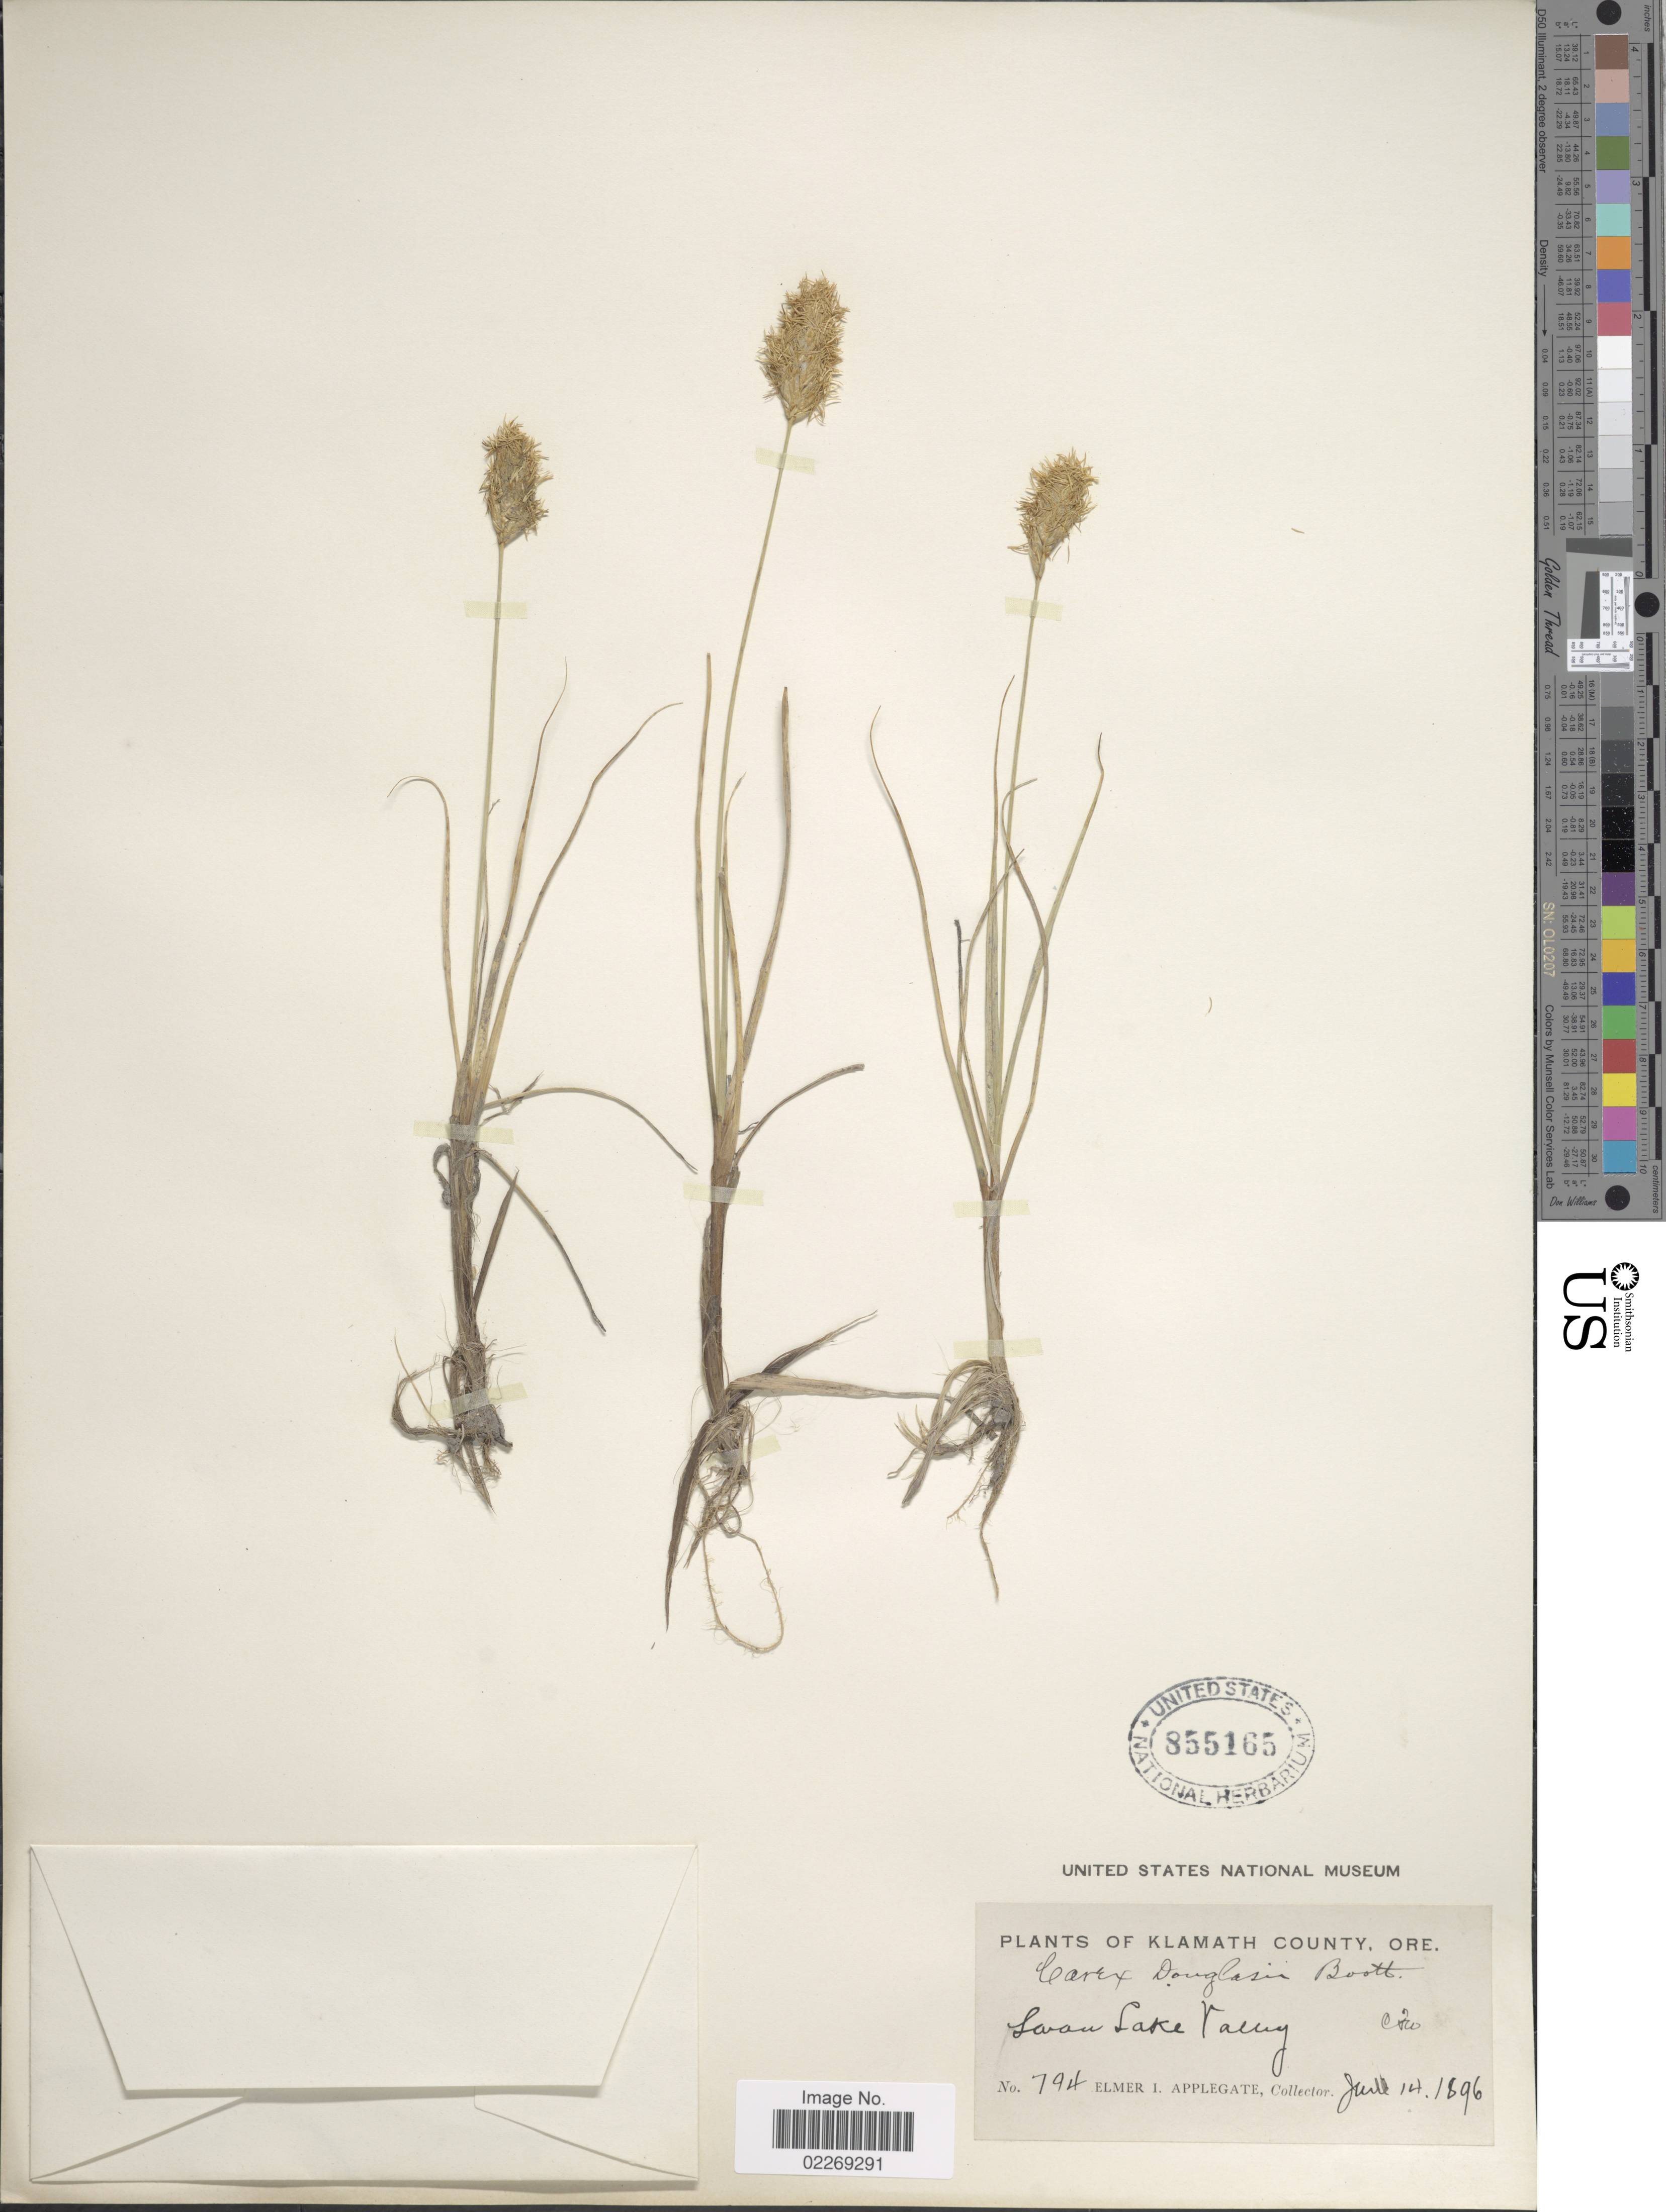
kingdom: Plantae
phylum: Tracheophyta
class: Liliopsida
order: Poales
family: Cyperaceae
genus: Carex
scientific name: Carex douglasii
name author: Boott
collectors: E. I. Applegate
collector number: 794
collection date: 1896-06-14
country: United States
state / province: Oregon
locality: Klamath County, Ore. Swan Lake Valley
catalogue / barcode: US 855165